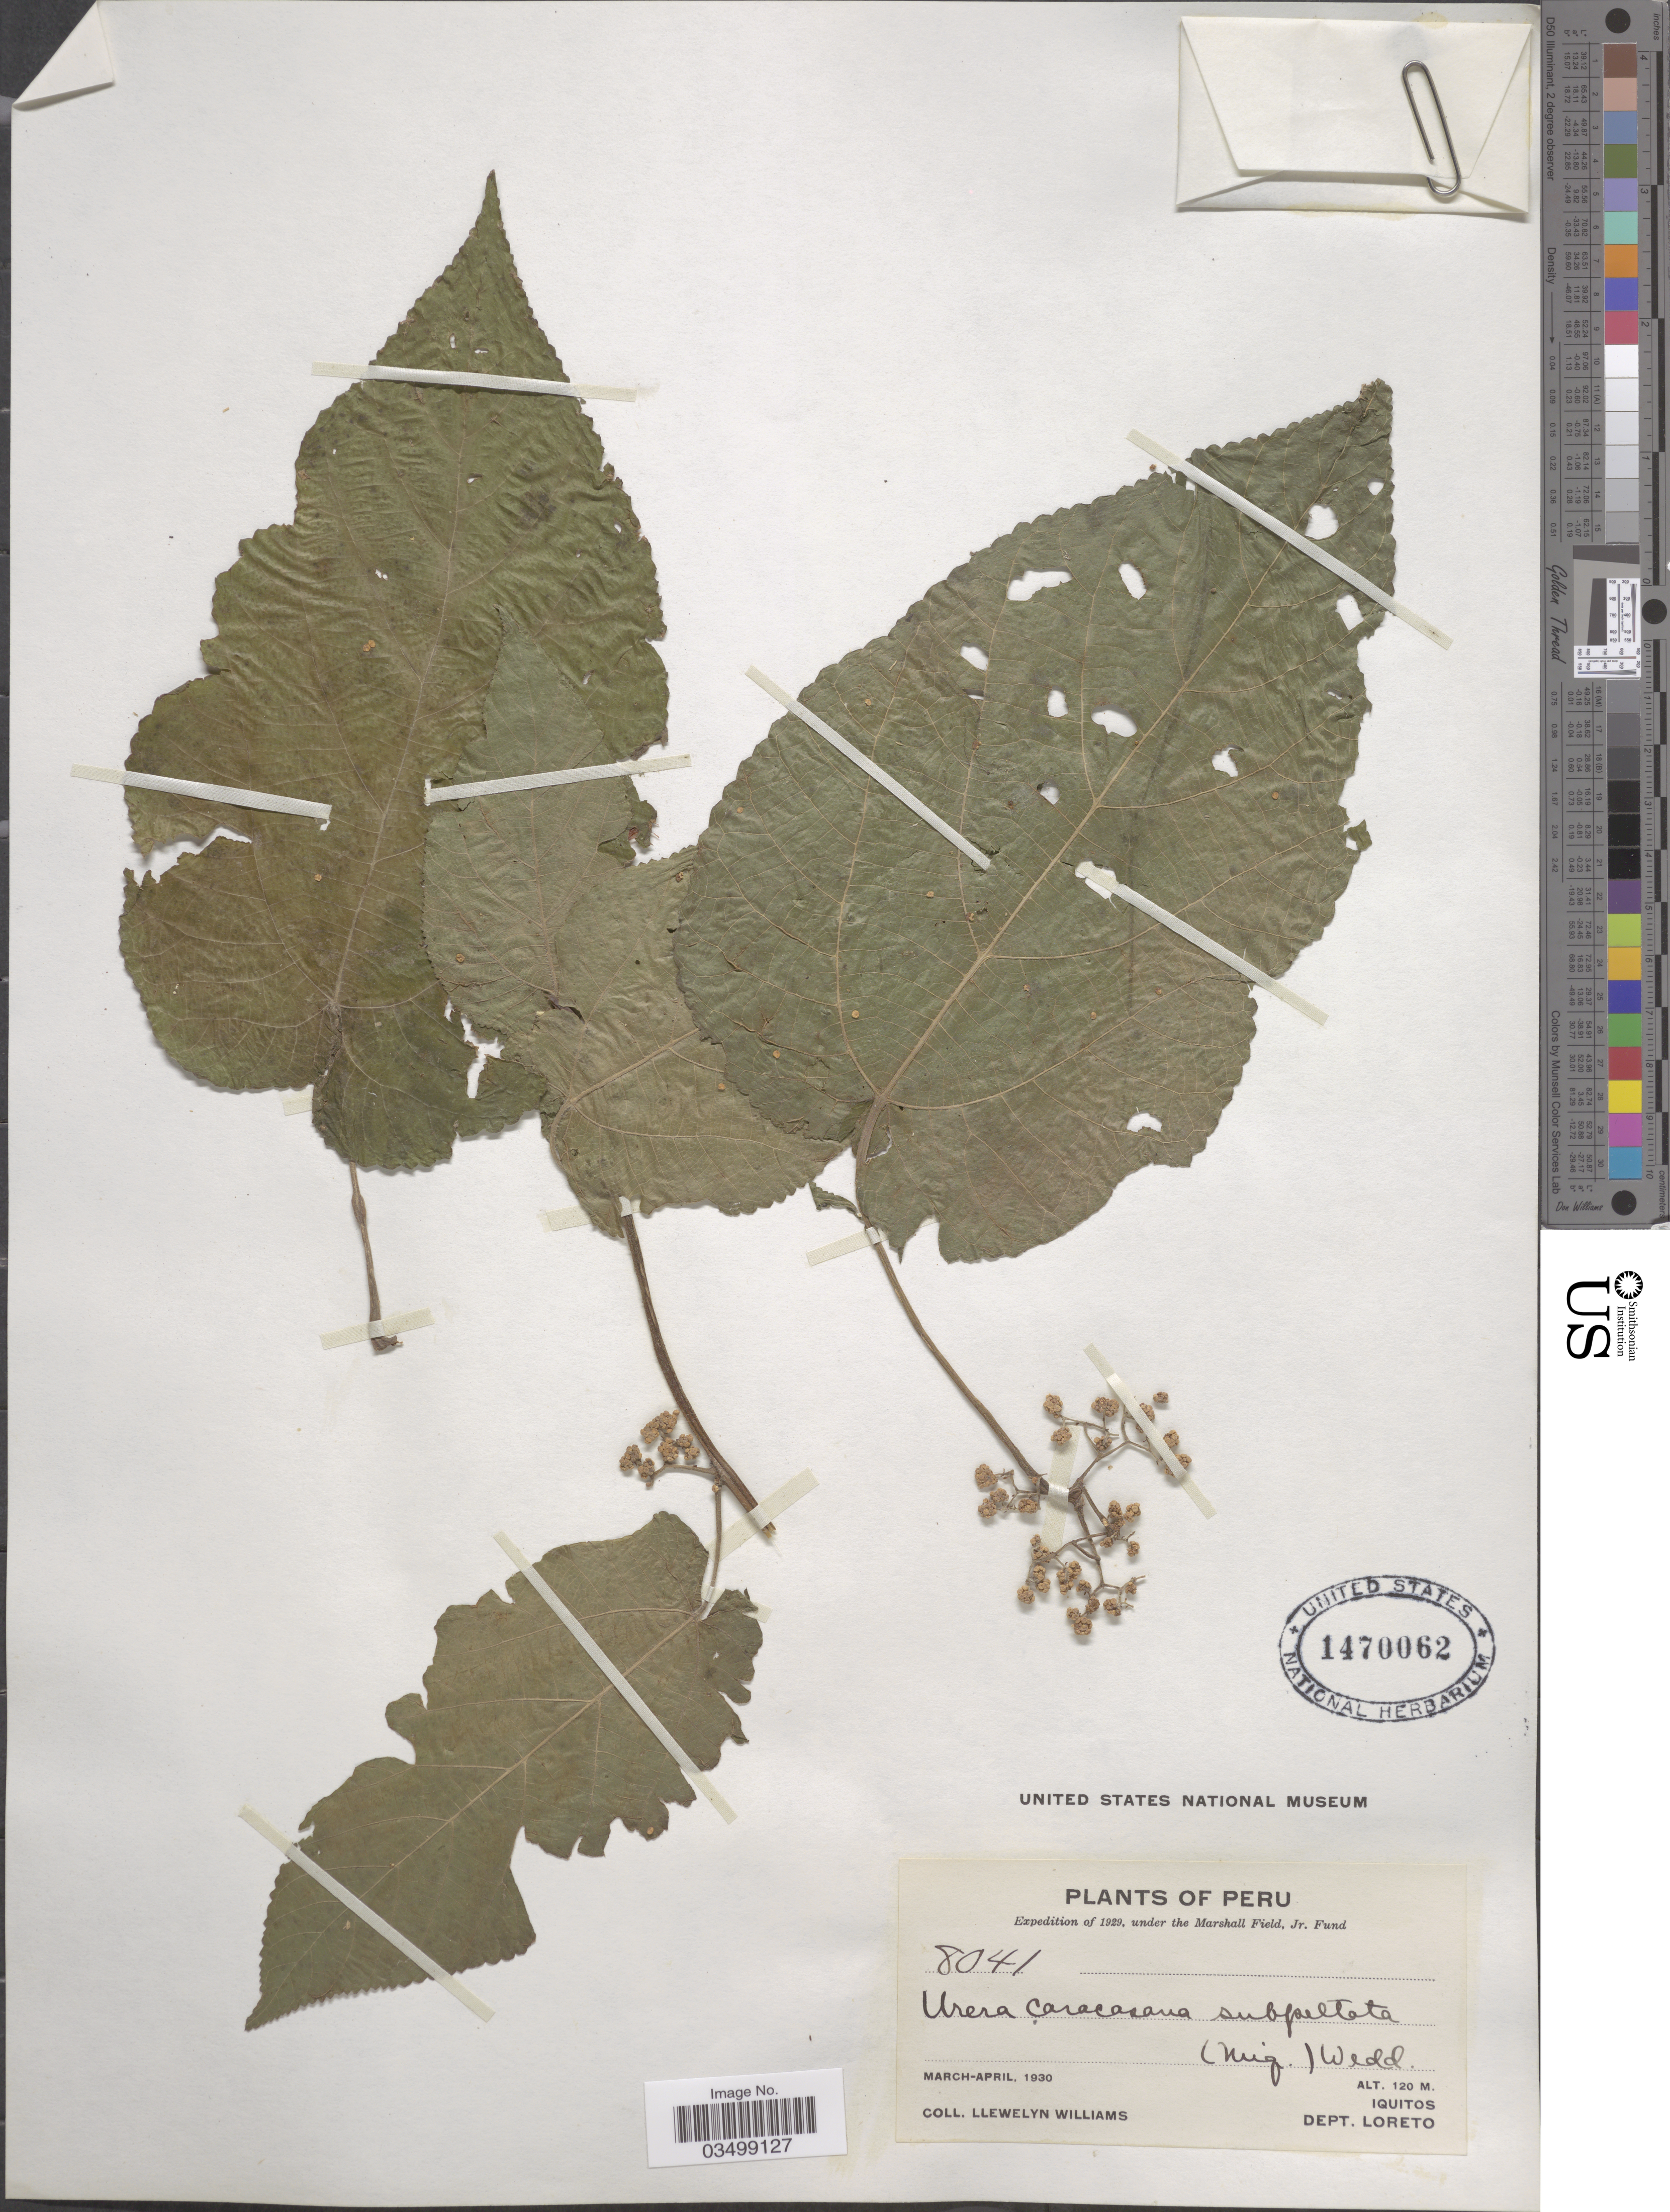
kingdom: Plantae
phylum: Tracheophyta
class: Magnoliopsida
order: Rosales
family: Urticaceae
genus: Urera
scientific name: Urera caracasana var. subpeltata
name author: (Miq.) Wedd.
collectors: Ll. Williams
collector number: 8041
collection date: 1930-03/1930-04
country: Peru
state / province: Loreto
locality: Iquitos. Dept. Loreto.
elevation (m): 120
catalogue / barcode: US 1470062